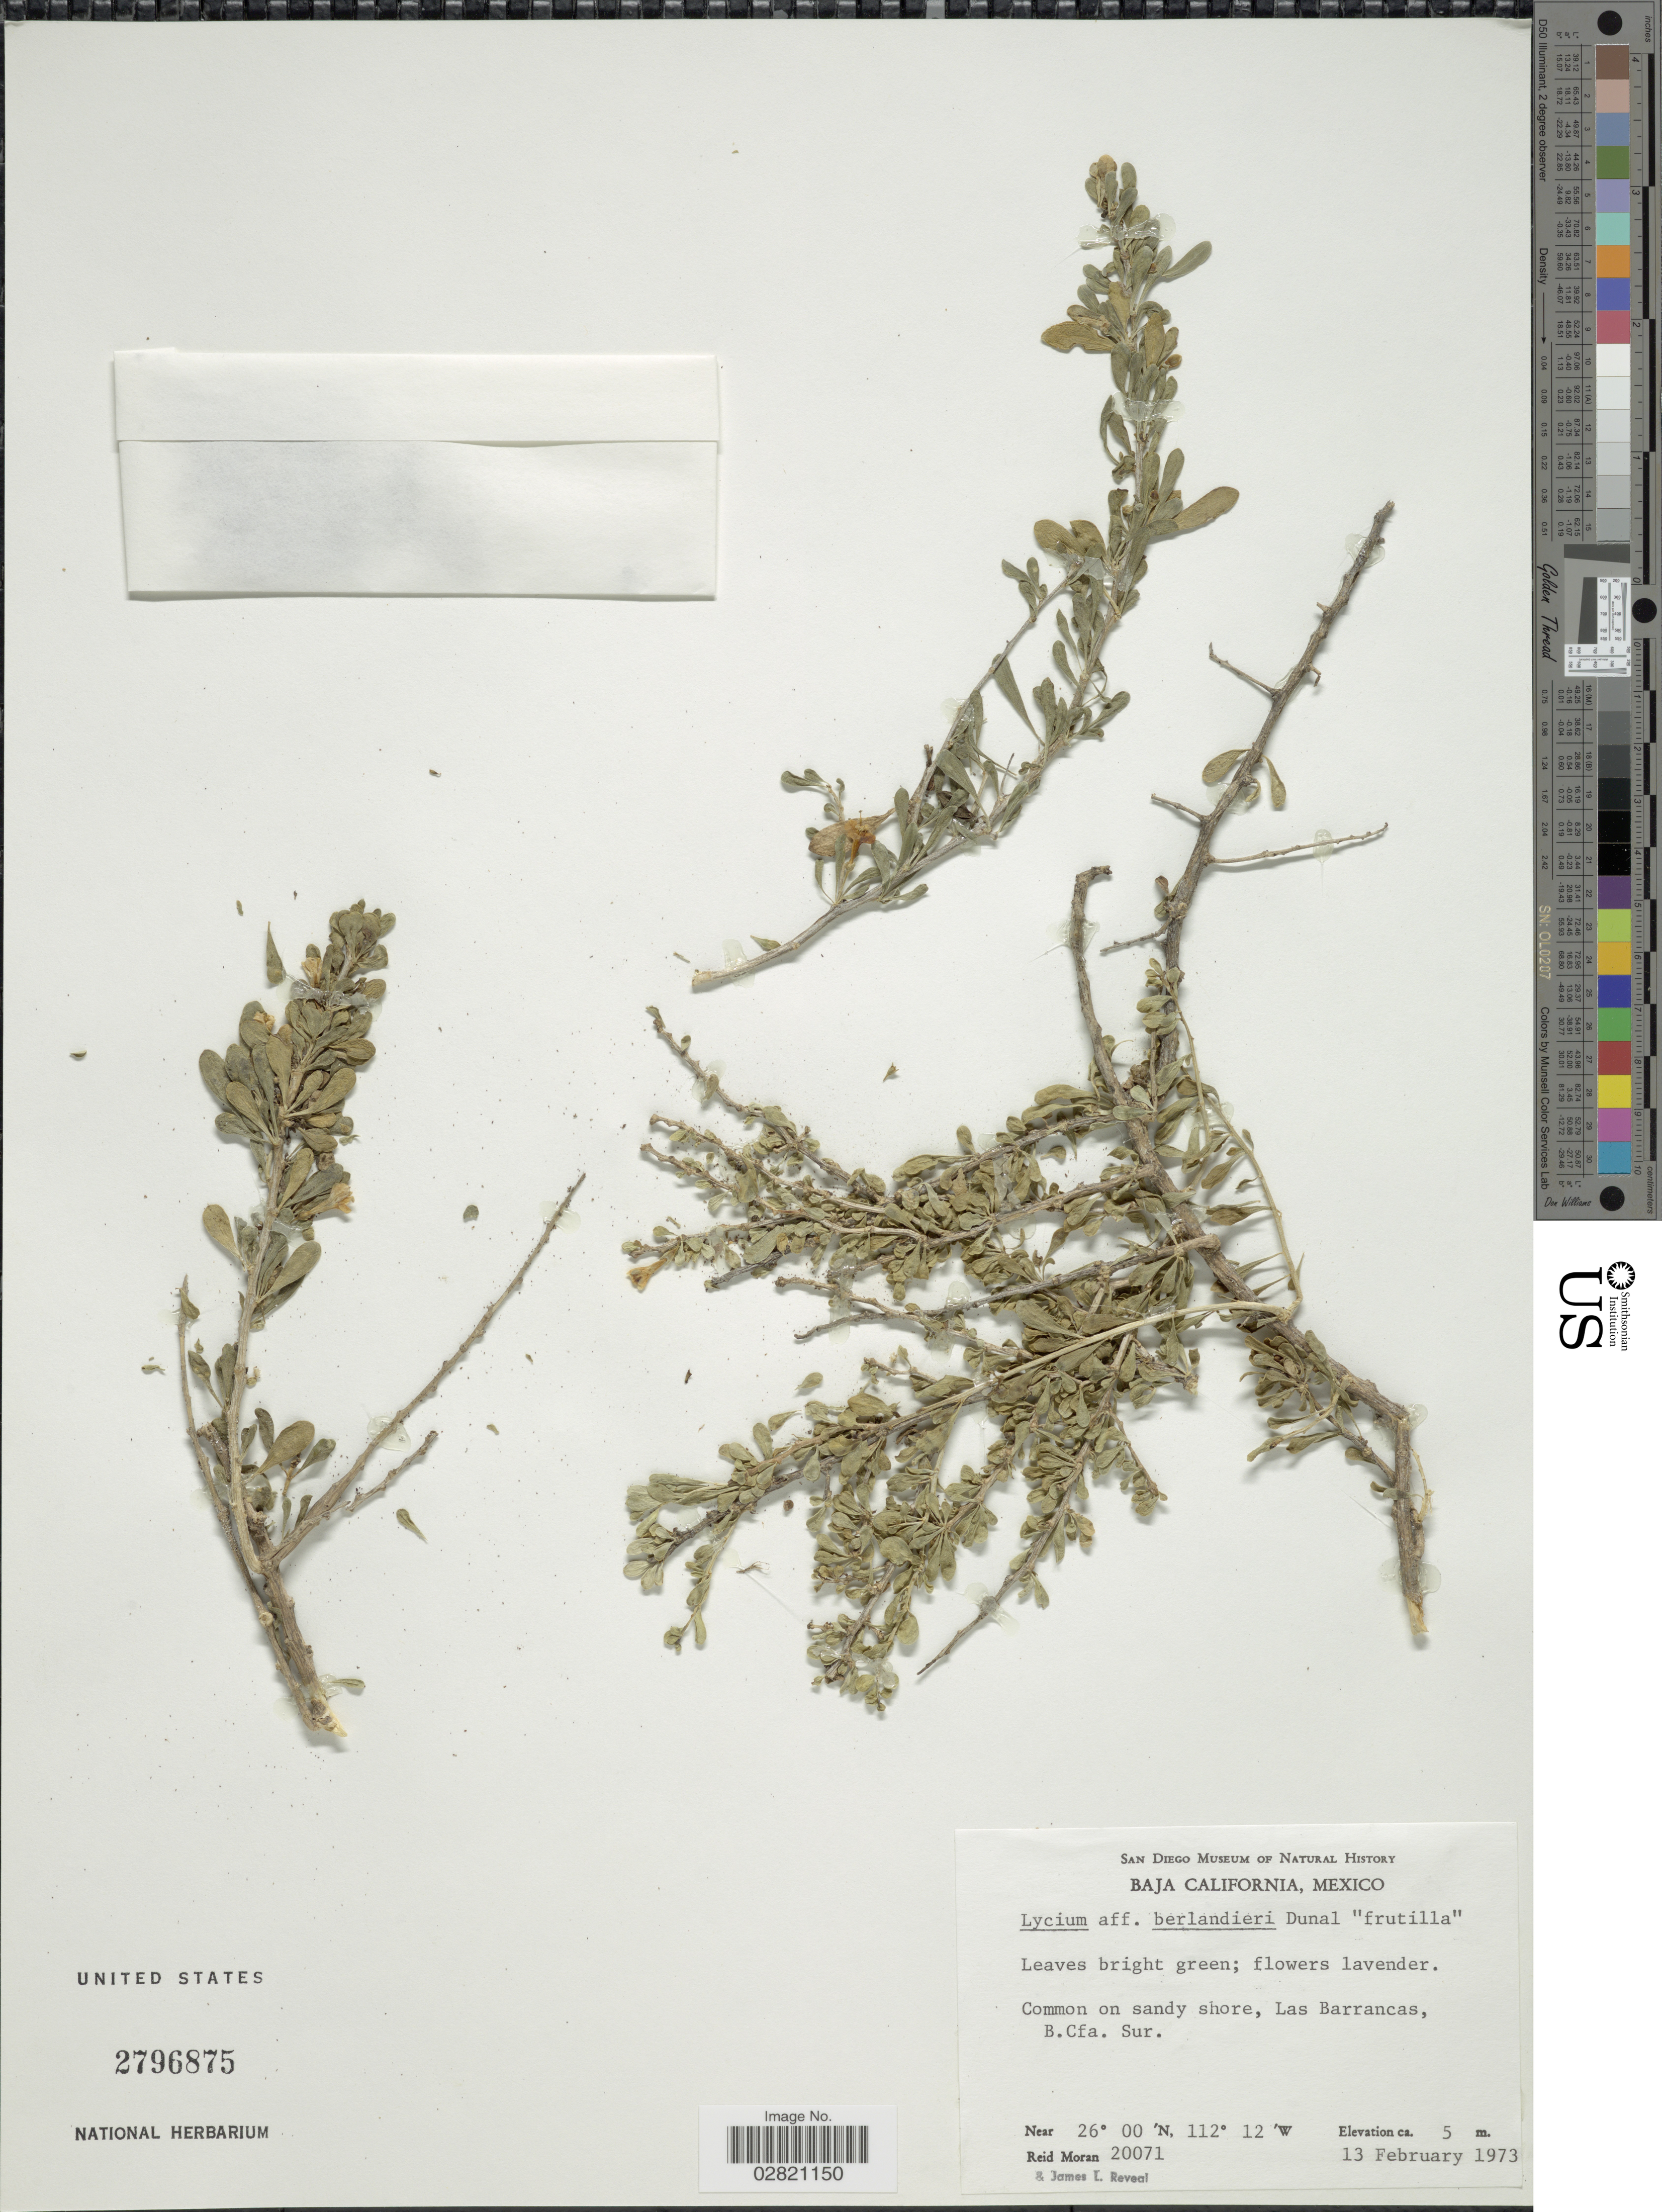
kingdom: Plantae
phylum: Tracheophyta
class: Magnoliopsida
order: Solanales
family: Solanaceae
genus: Lycium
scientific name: Lycium berlandieri var. parviflorum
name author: (A. Gray) A. Terracc.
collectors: R. V. Moran & J. L. Reveal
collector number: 20071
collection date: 1973-02-13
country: Mexico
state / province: Baja California Sur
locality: Common on sandy shore, Las Barrancas, B. Cfa. Sur.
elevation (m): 5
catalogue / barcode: US 2796875